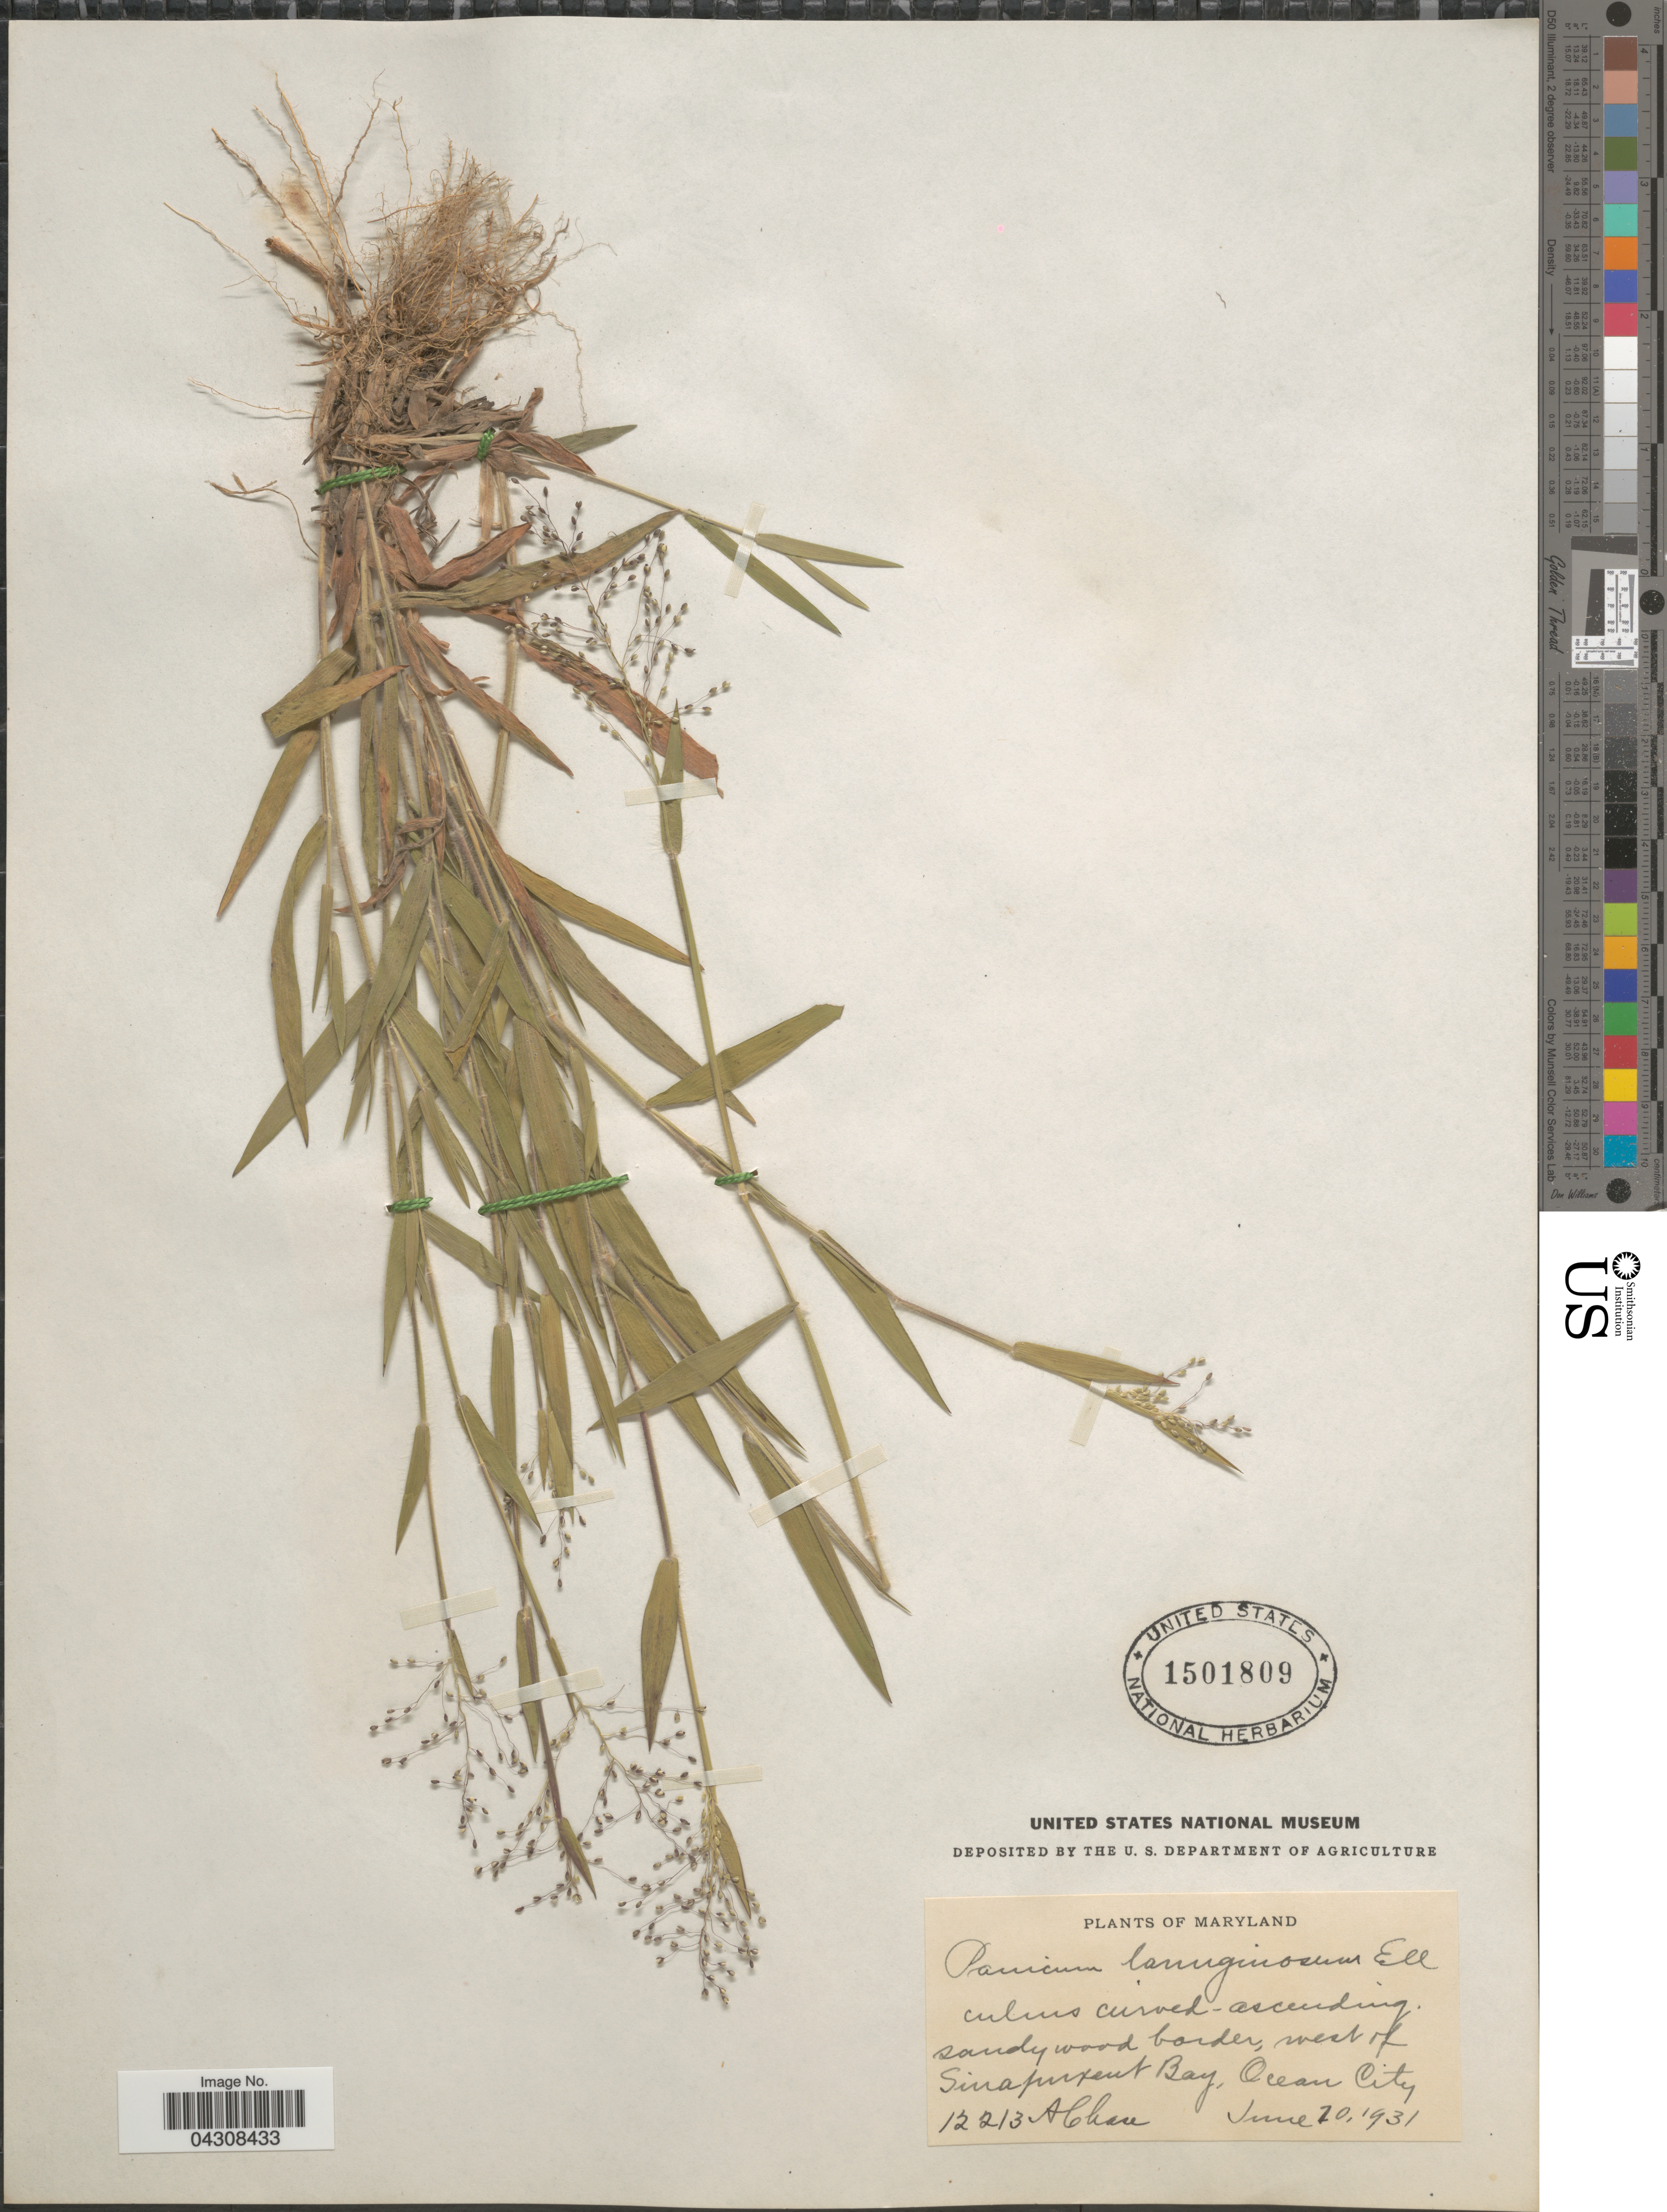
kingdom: Plantae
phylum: Tracheophyta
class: Liliopsida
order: Poales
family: Poaceae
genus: Dichanthelium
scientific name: Dichanthelium acuminatum var. acuminatum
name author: (Sw.) Gould & C.A. Clark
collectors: A. Chase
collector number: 12213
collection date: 1931-06-10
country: United States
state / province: Maryland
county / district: Worcester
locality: Sandy wood border, west of Sinapuxent Bay, Ocean City.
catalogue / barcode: US 1501809